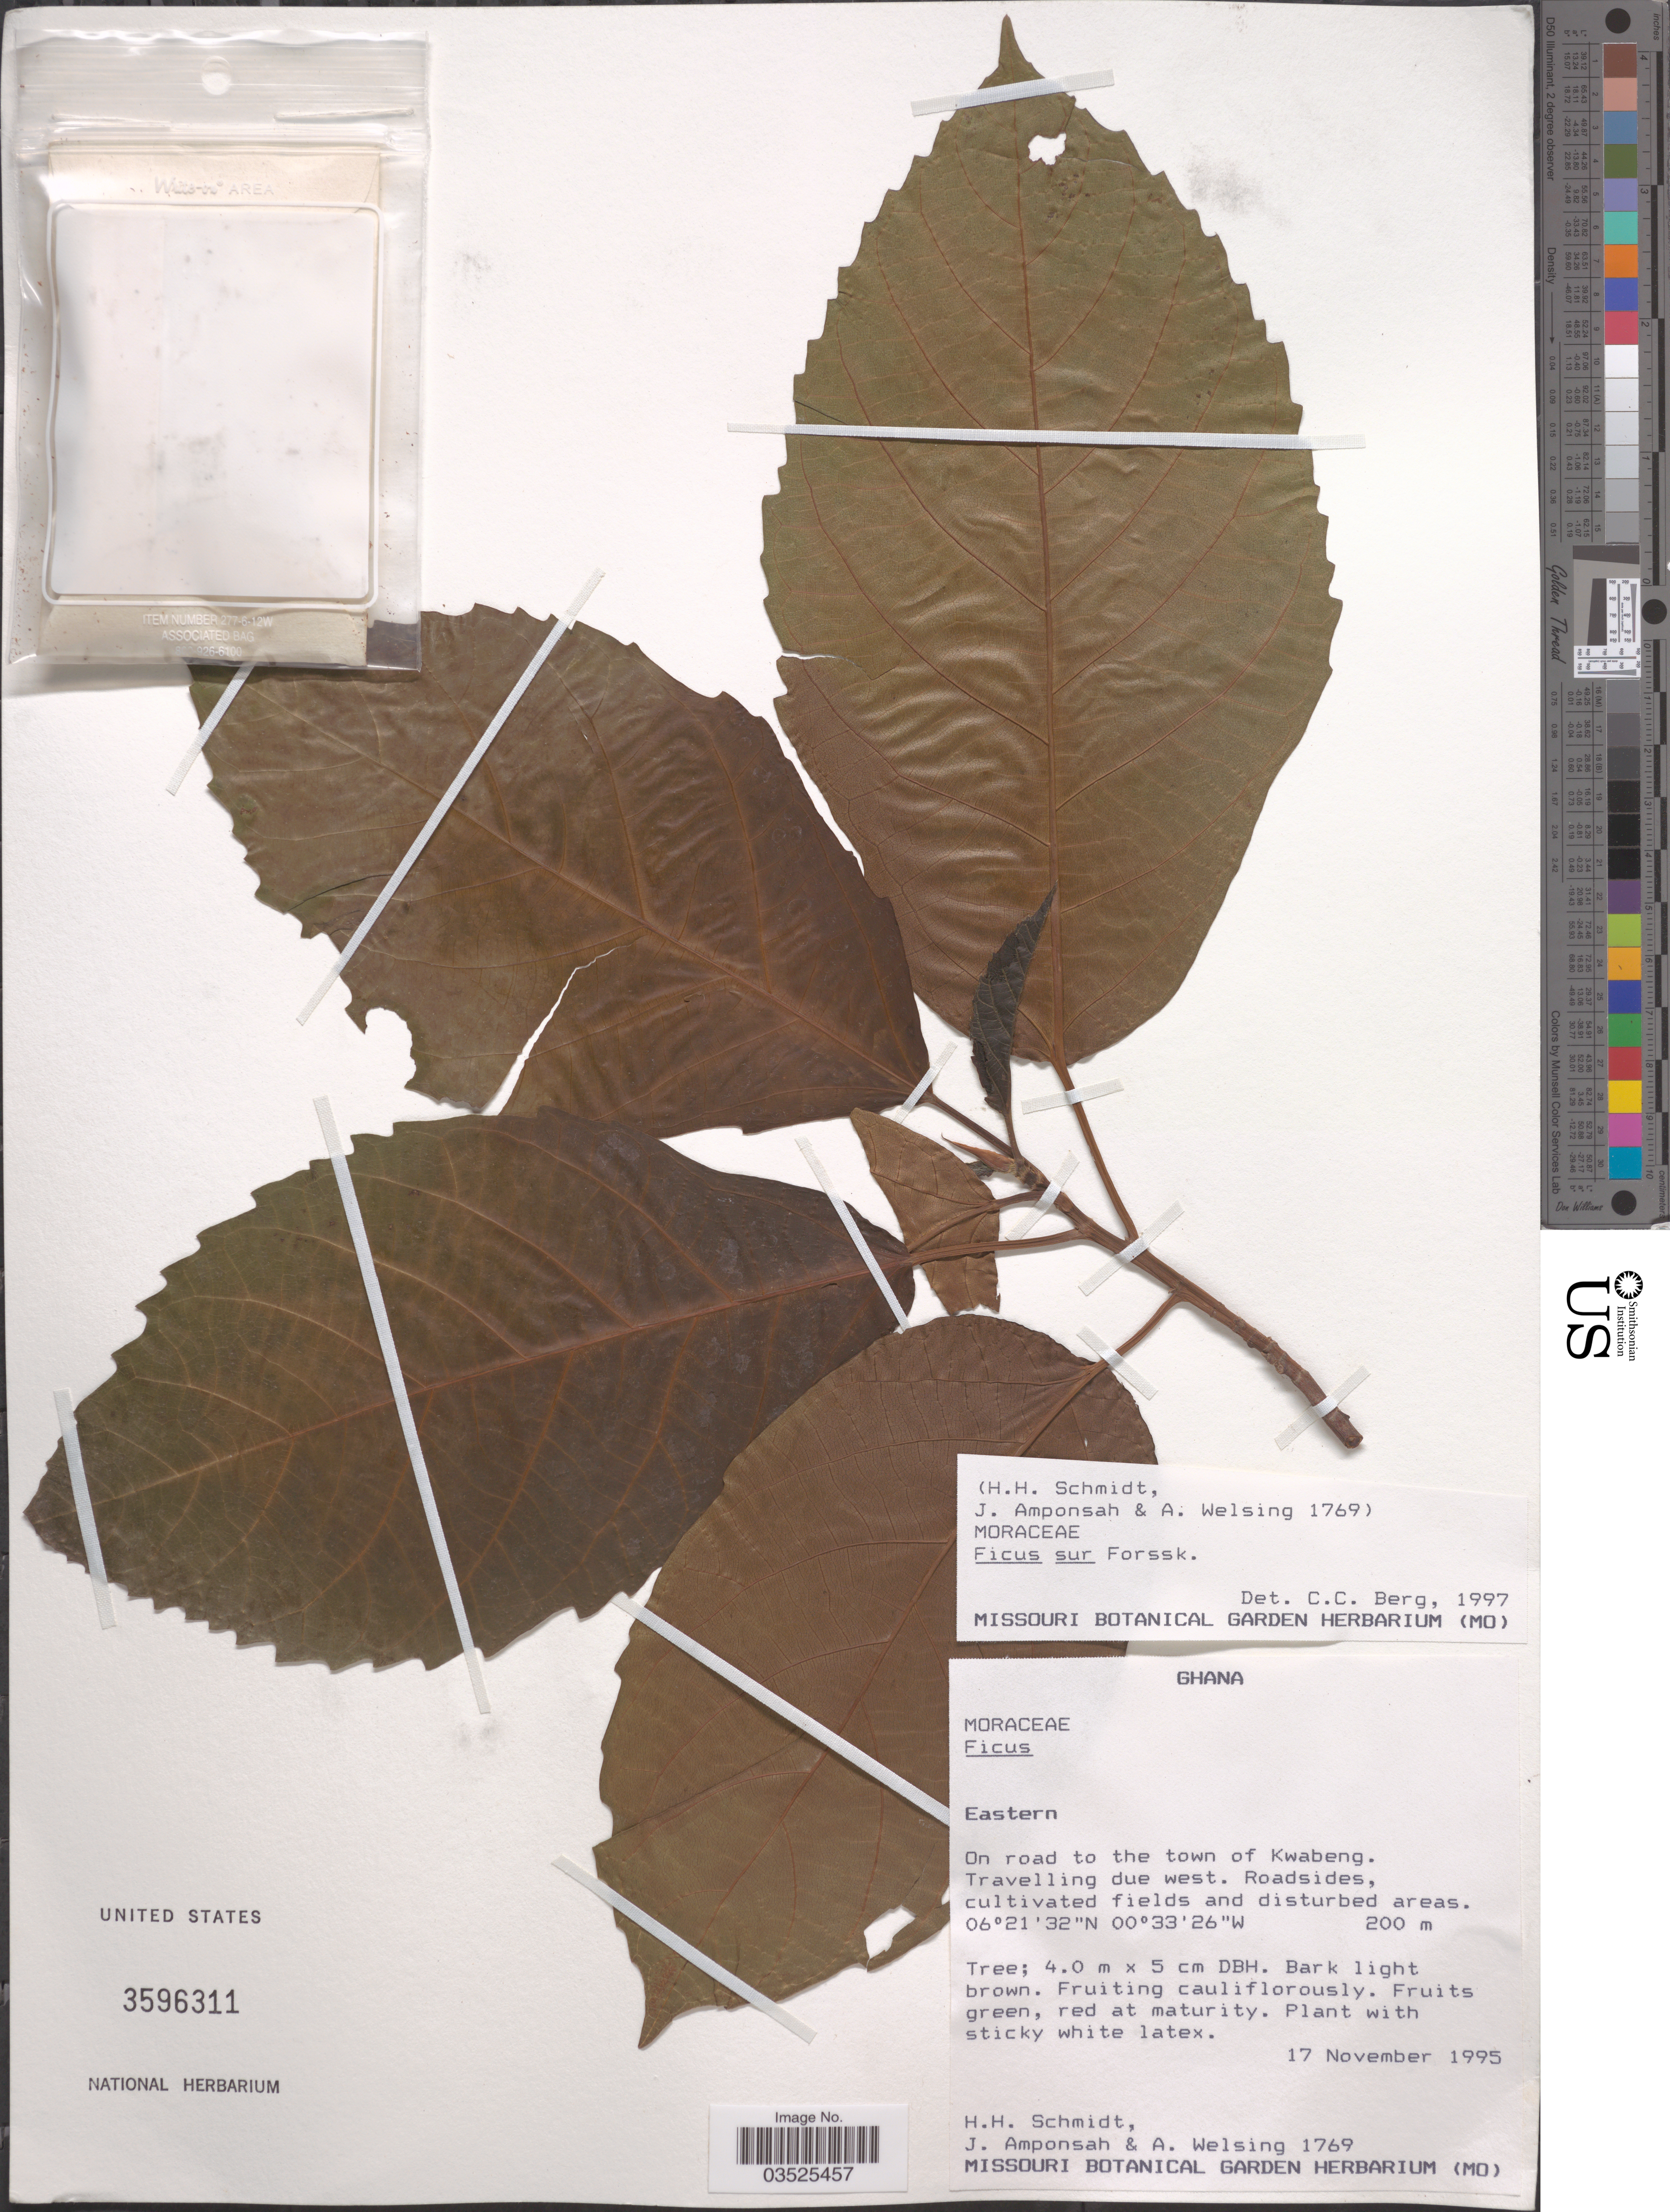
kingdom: Plantae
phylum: Tracheophyta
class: Magnoliopsida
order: Rosales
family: Moraceae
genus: Ficus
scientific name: Ficus sur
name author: Forssk.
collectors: H. H. Schmidt, J. Amponsah & A. Welsing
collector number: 1769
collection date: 1995-11-17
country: Ghana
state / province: Eastern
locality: On road to the town of Kwabeng. Traveling due west. Roadsides, cultivated fields and disturbed areas.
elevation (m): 200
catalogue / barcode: US 3596311